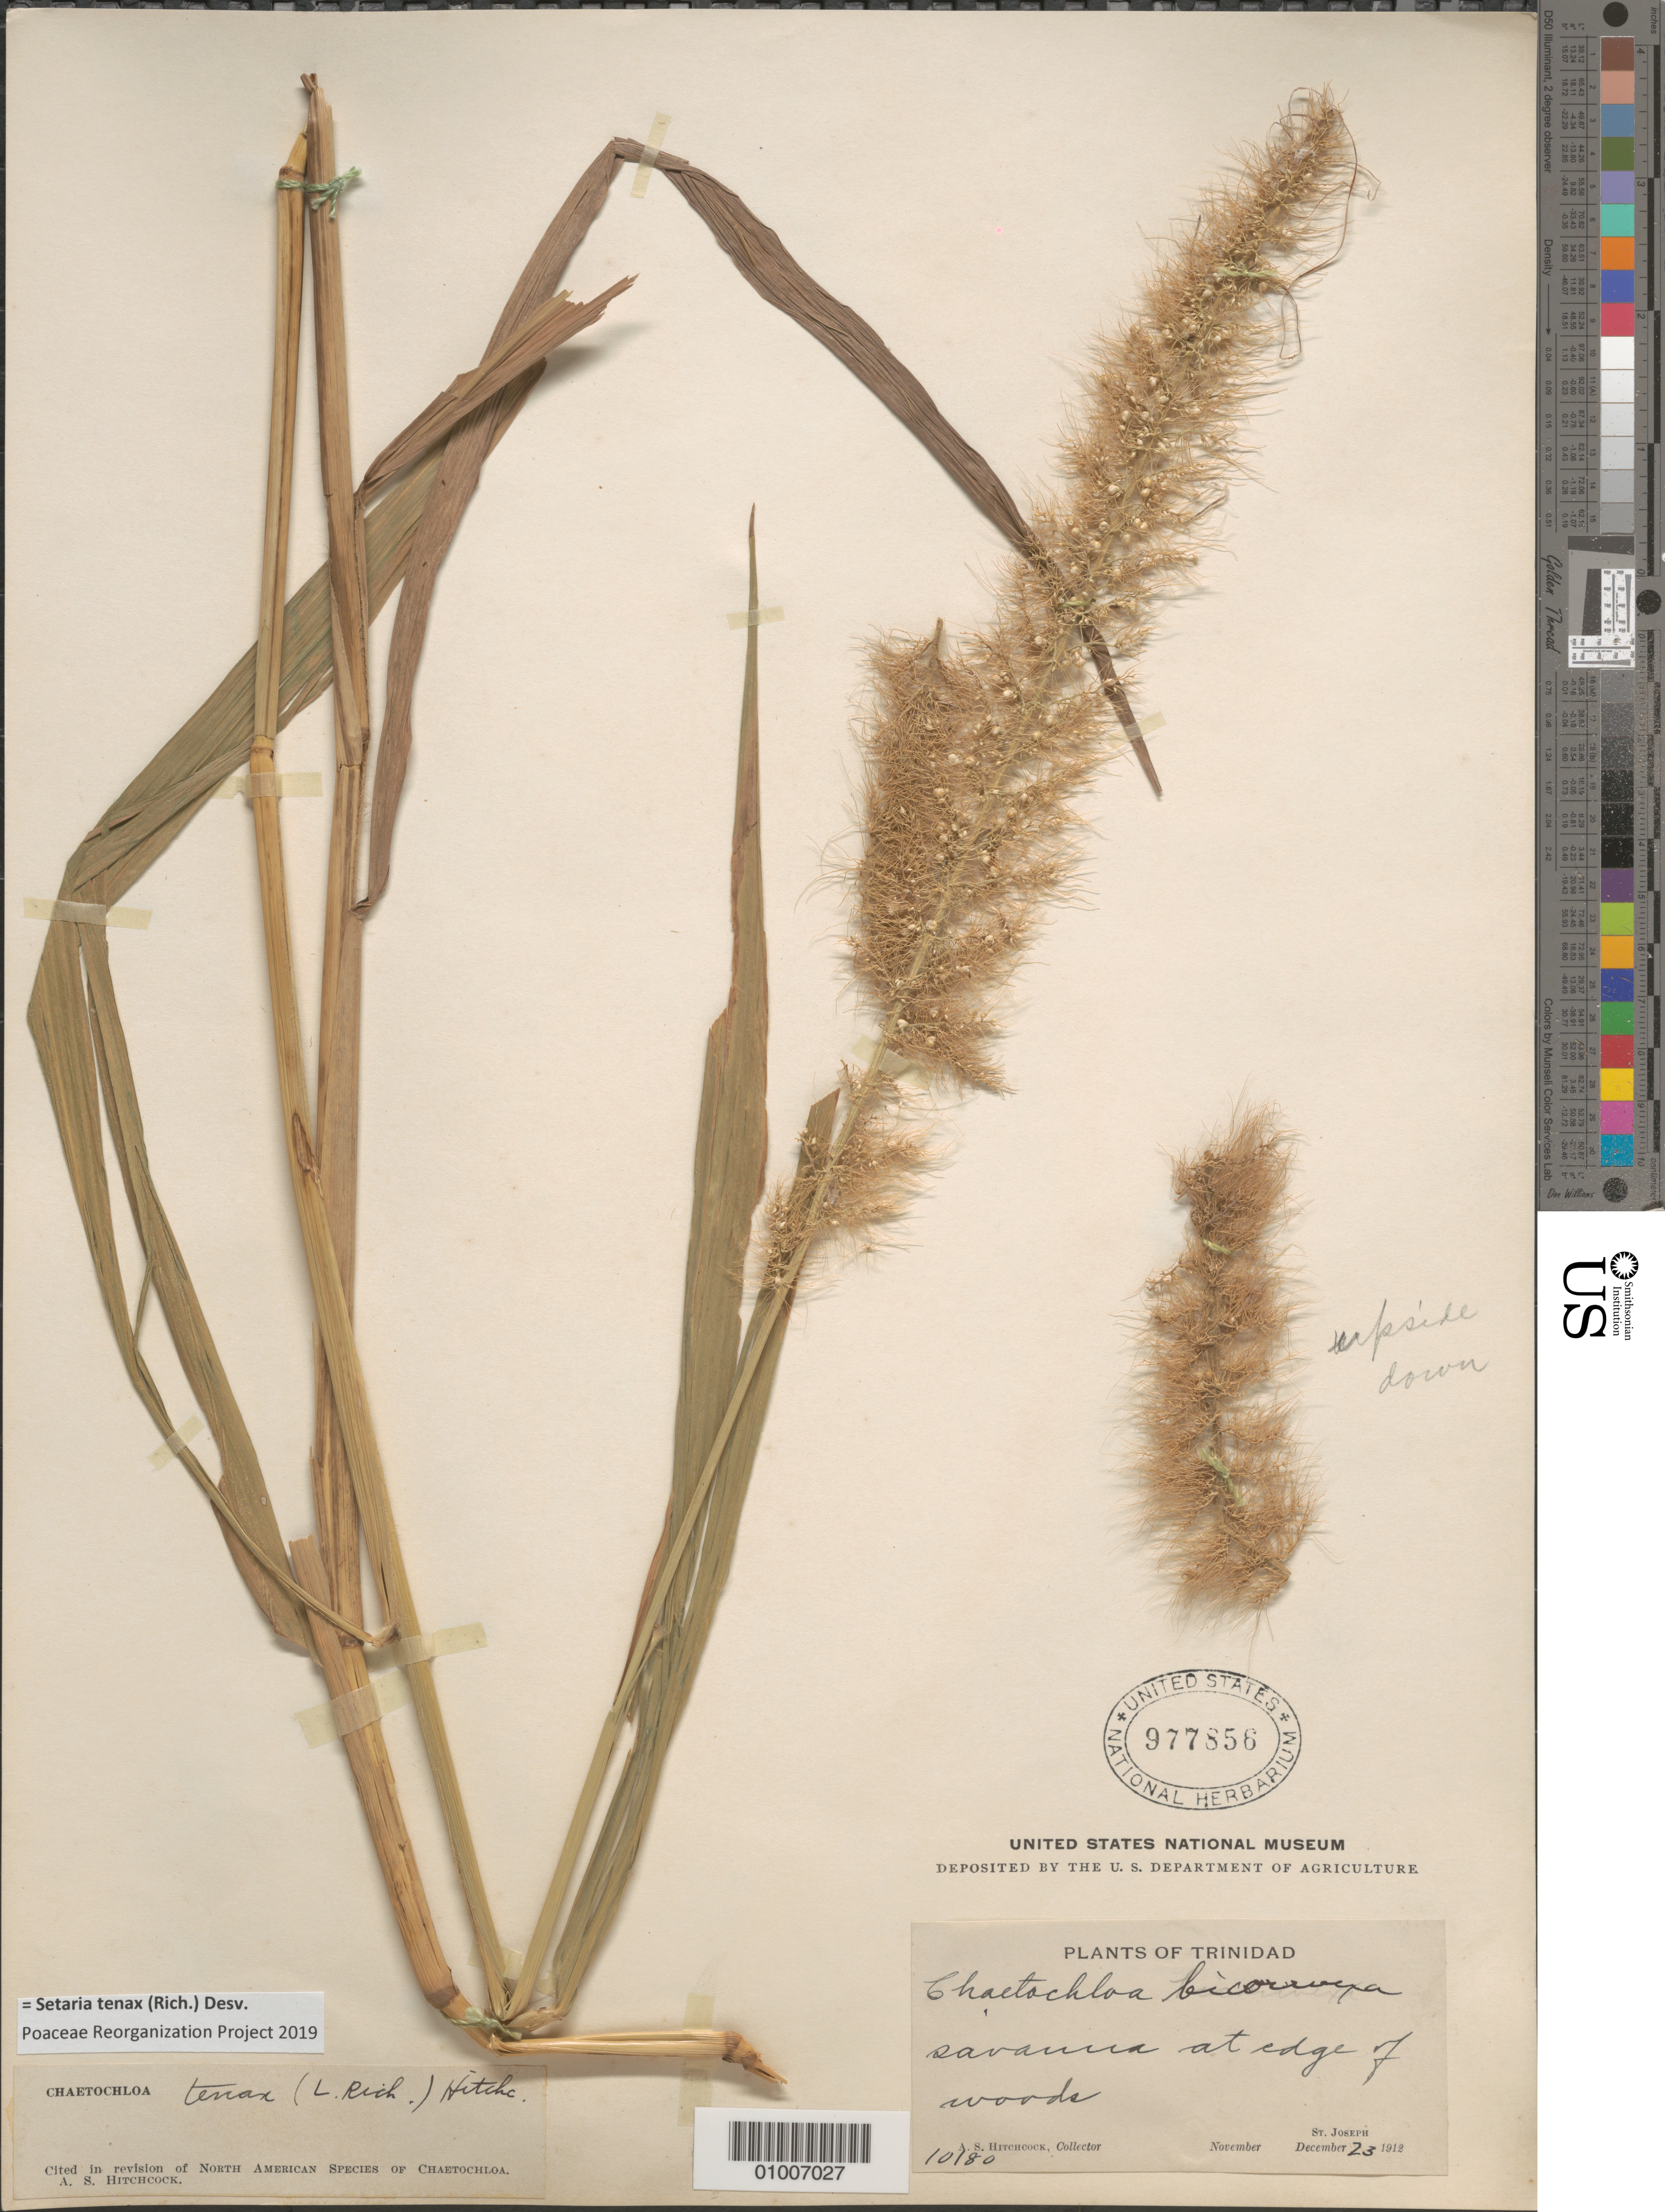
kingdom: Plantae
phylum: Tracheophyta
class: Liliopsida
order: Poales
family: Poaceae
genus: Setaria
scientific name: Setaria tenax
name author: (Rich.) Desv.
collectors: A. S. Hitchcock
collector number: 10180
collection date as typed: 23 Dec 1912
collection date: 1912-12-23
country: Trinidad and Tobago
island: Trinidad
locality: savanna at edge of woods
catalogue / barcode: US 977856